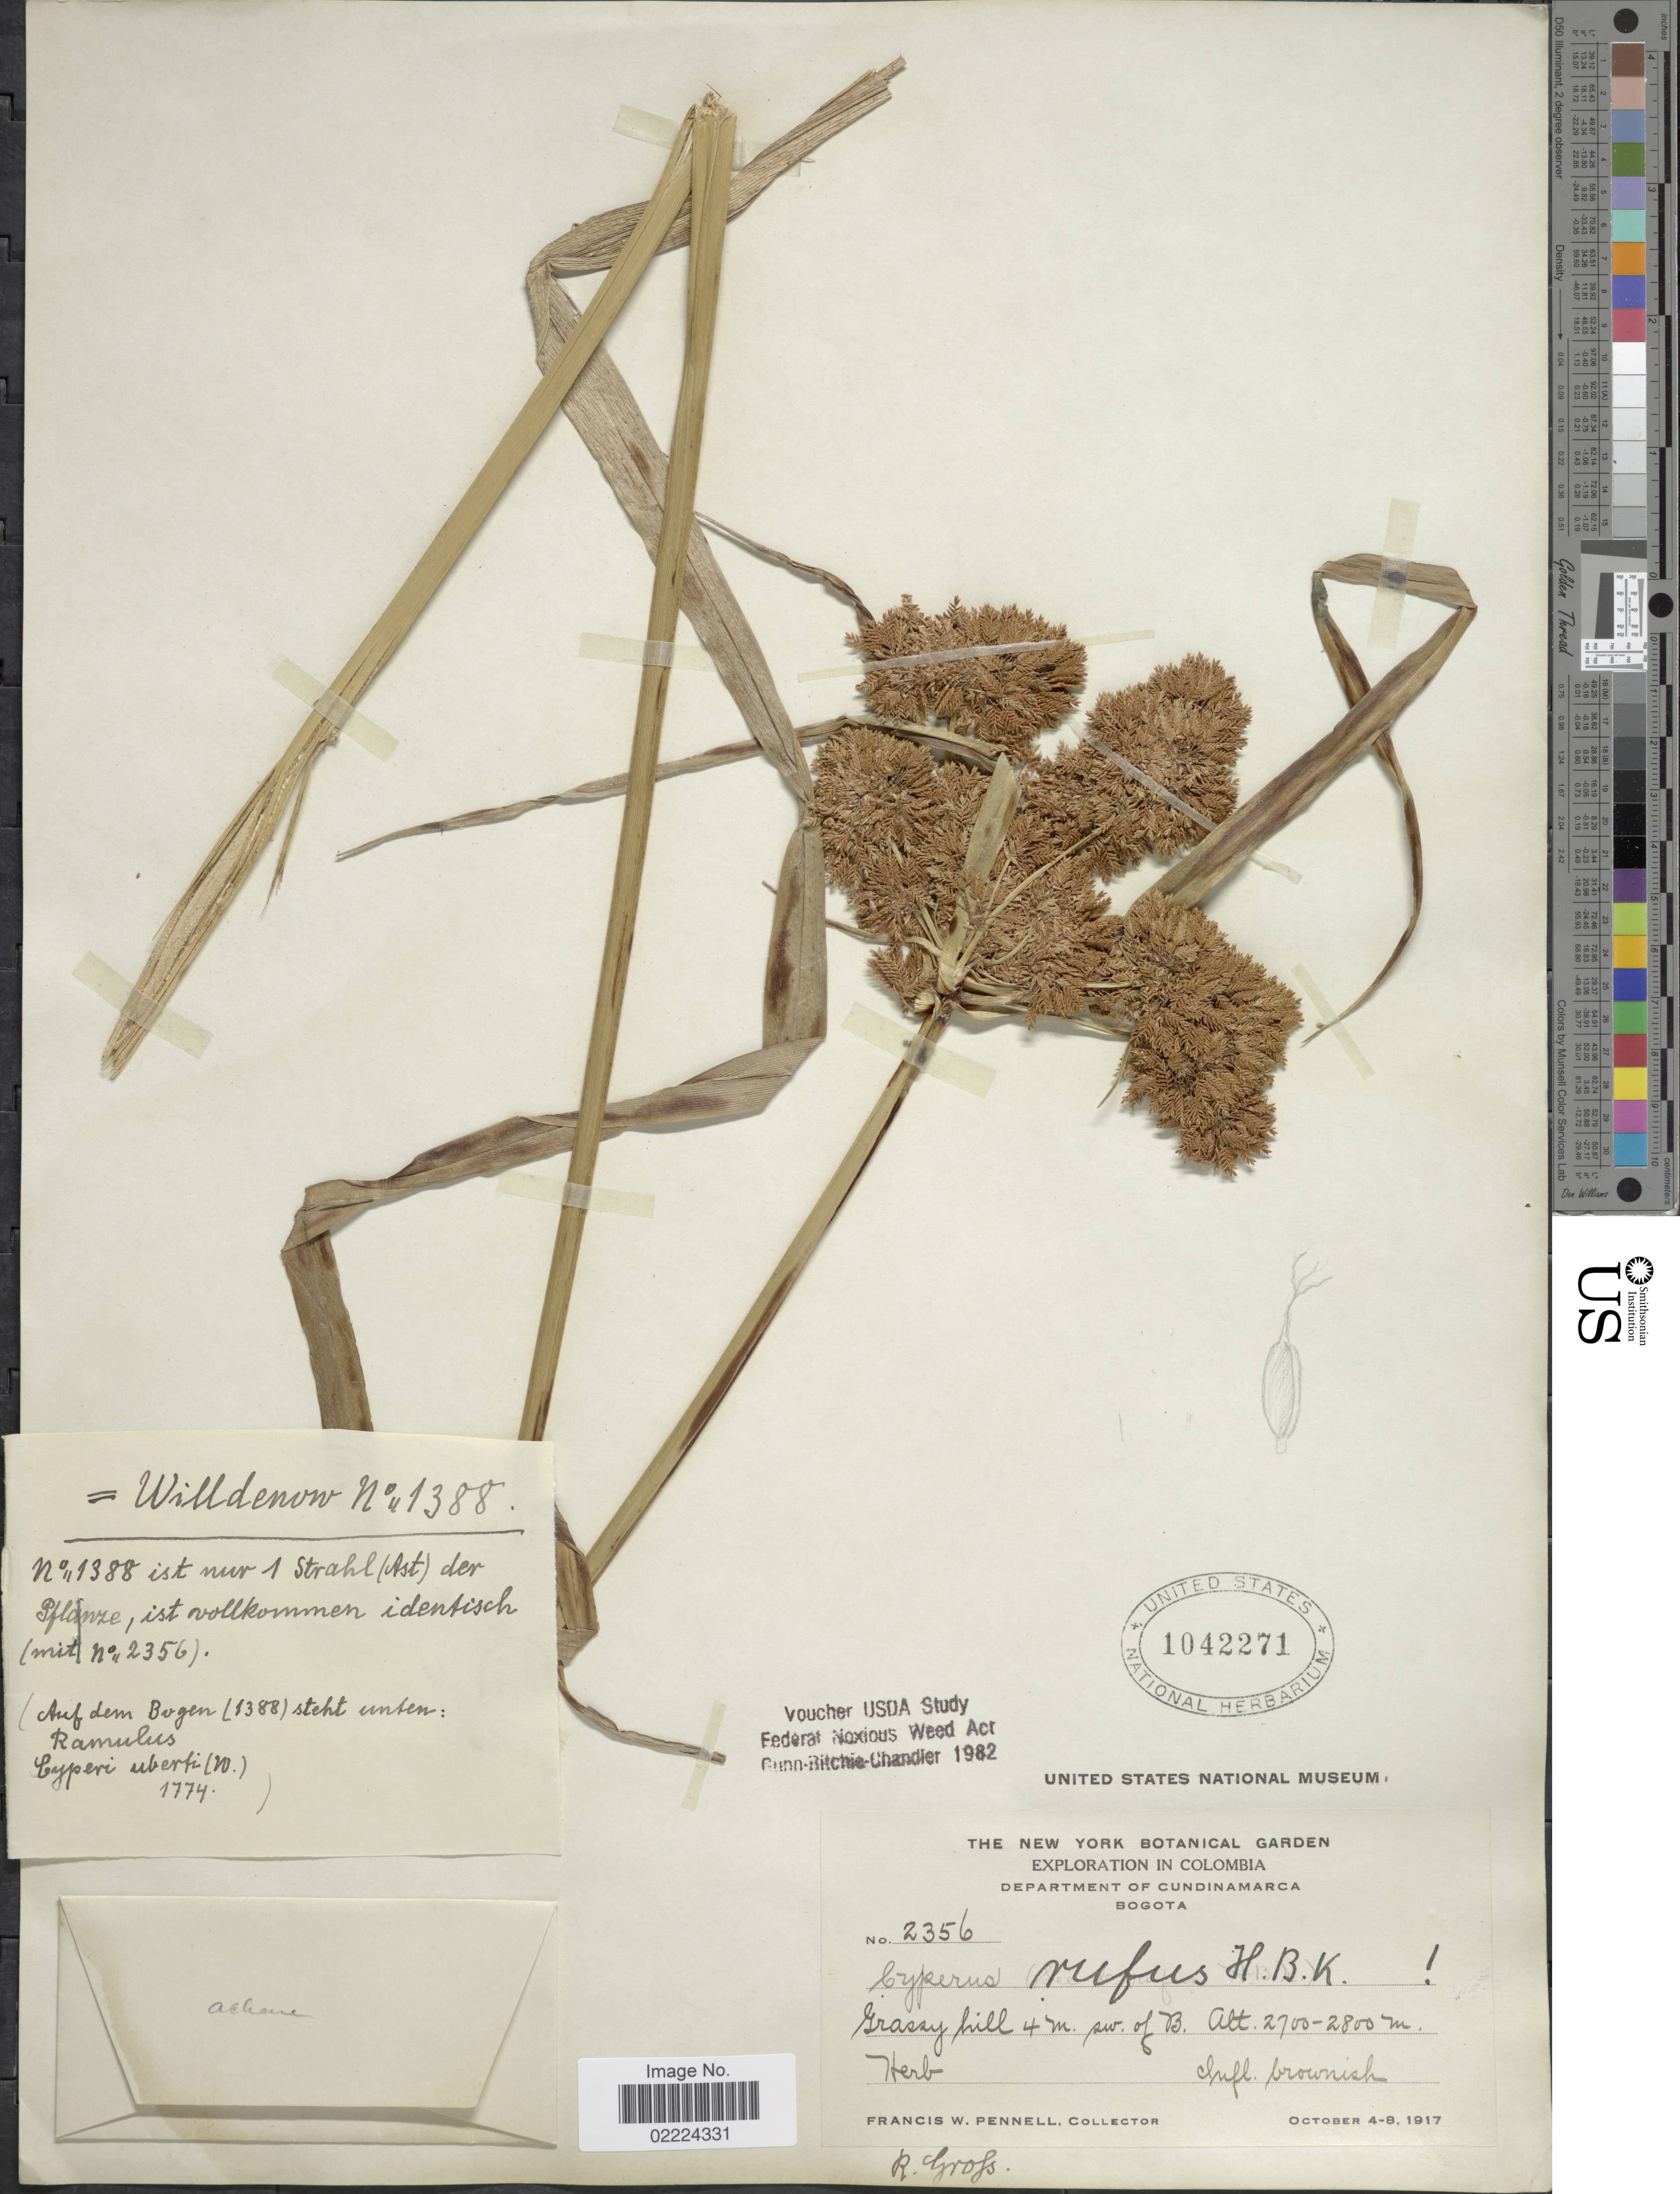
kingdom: Plantae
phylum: Tracheophyta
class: Liliopsida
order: Poales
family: Cyperaceae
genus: Cyperus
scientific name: Cyperus columbiensis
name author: Palla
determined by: Strong, Mark T., (BOT), Smithsonian Institution - National Museum of Natural History (UNITED STATES)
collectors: F. W. Pennell & D. Gopaul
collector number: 2356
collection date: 1917-10-04/1917-10-08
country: Colombia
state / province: Cundinamarca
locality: Colombia, Bogota, Grassy Hill 4 mi. sw. of B.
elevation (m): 2700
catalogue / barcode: US 1042271